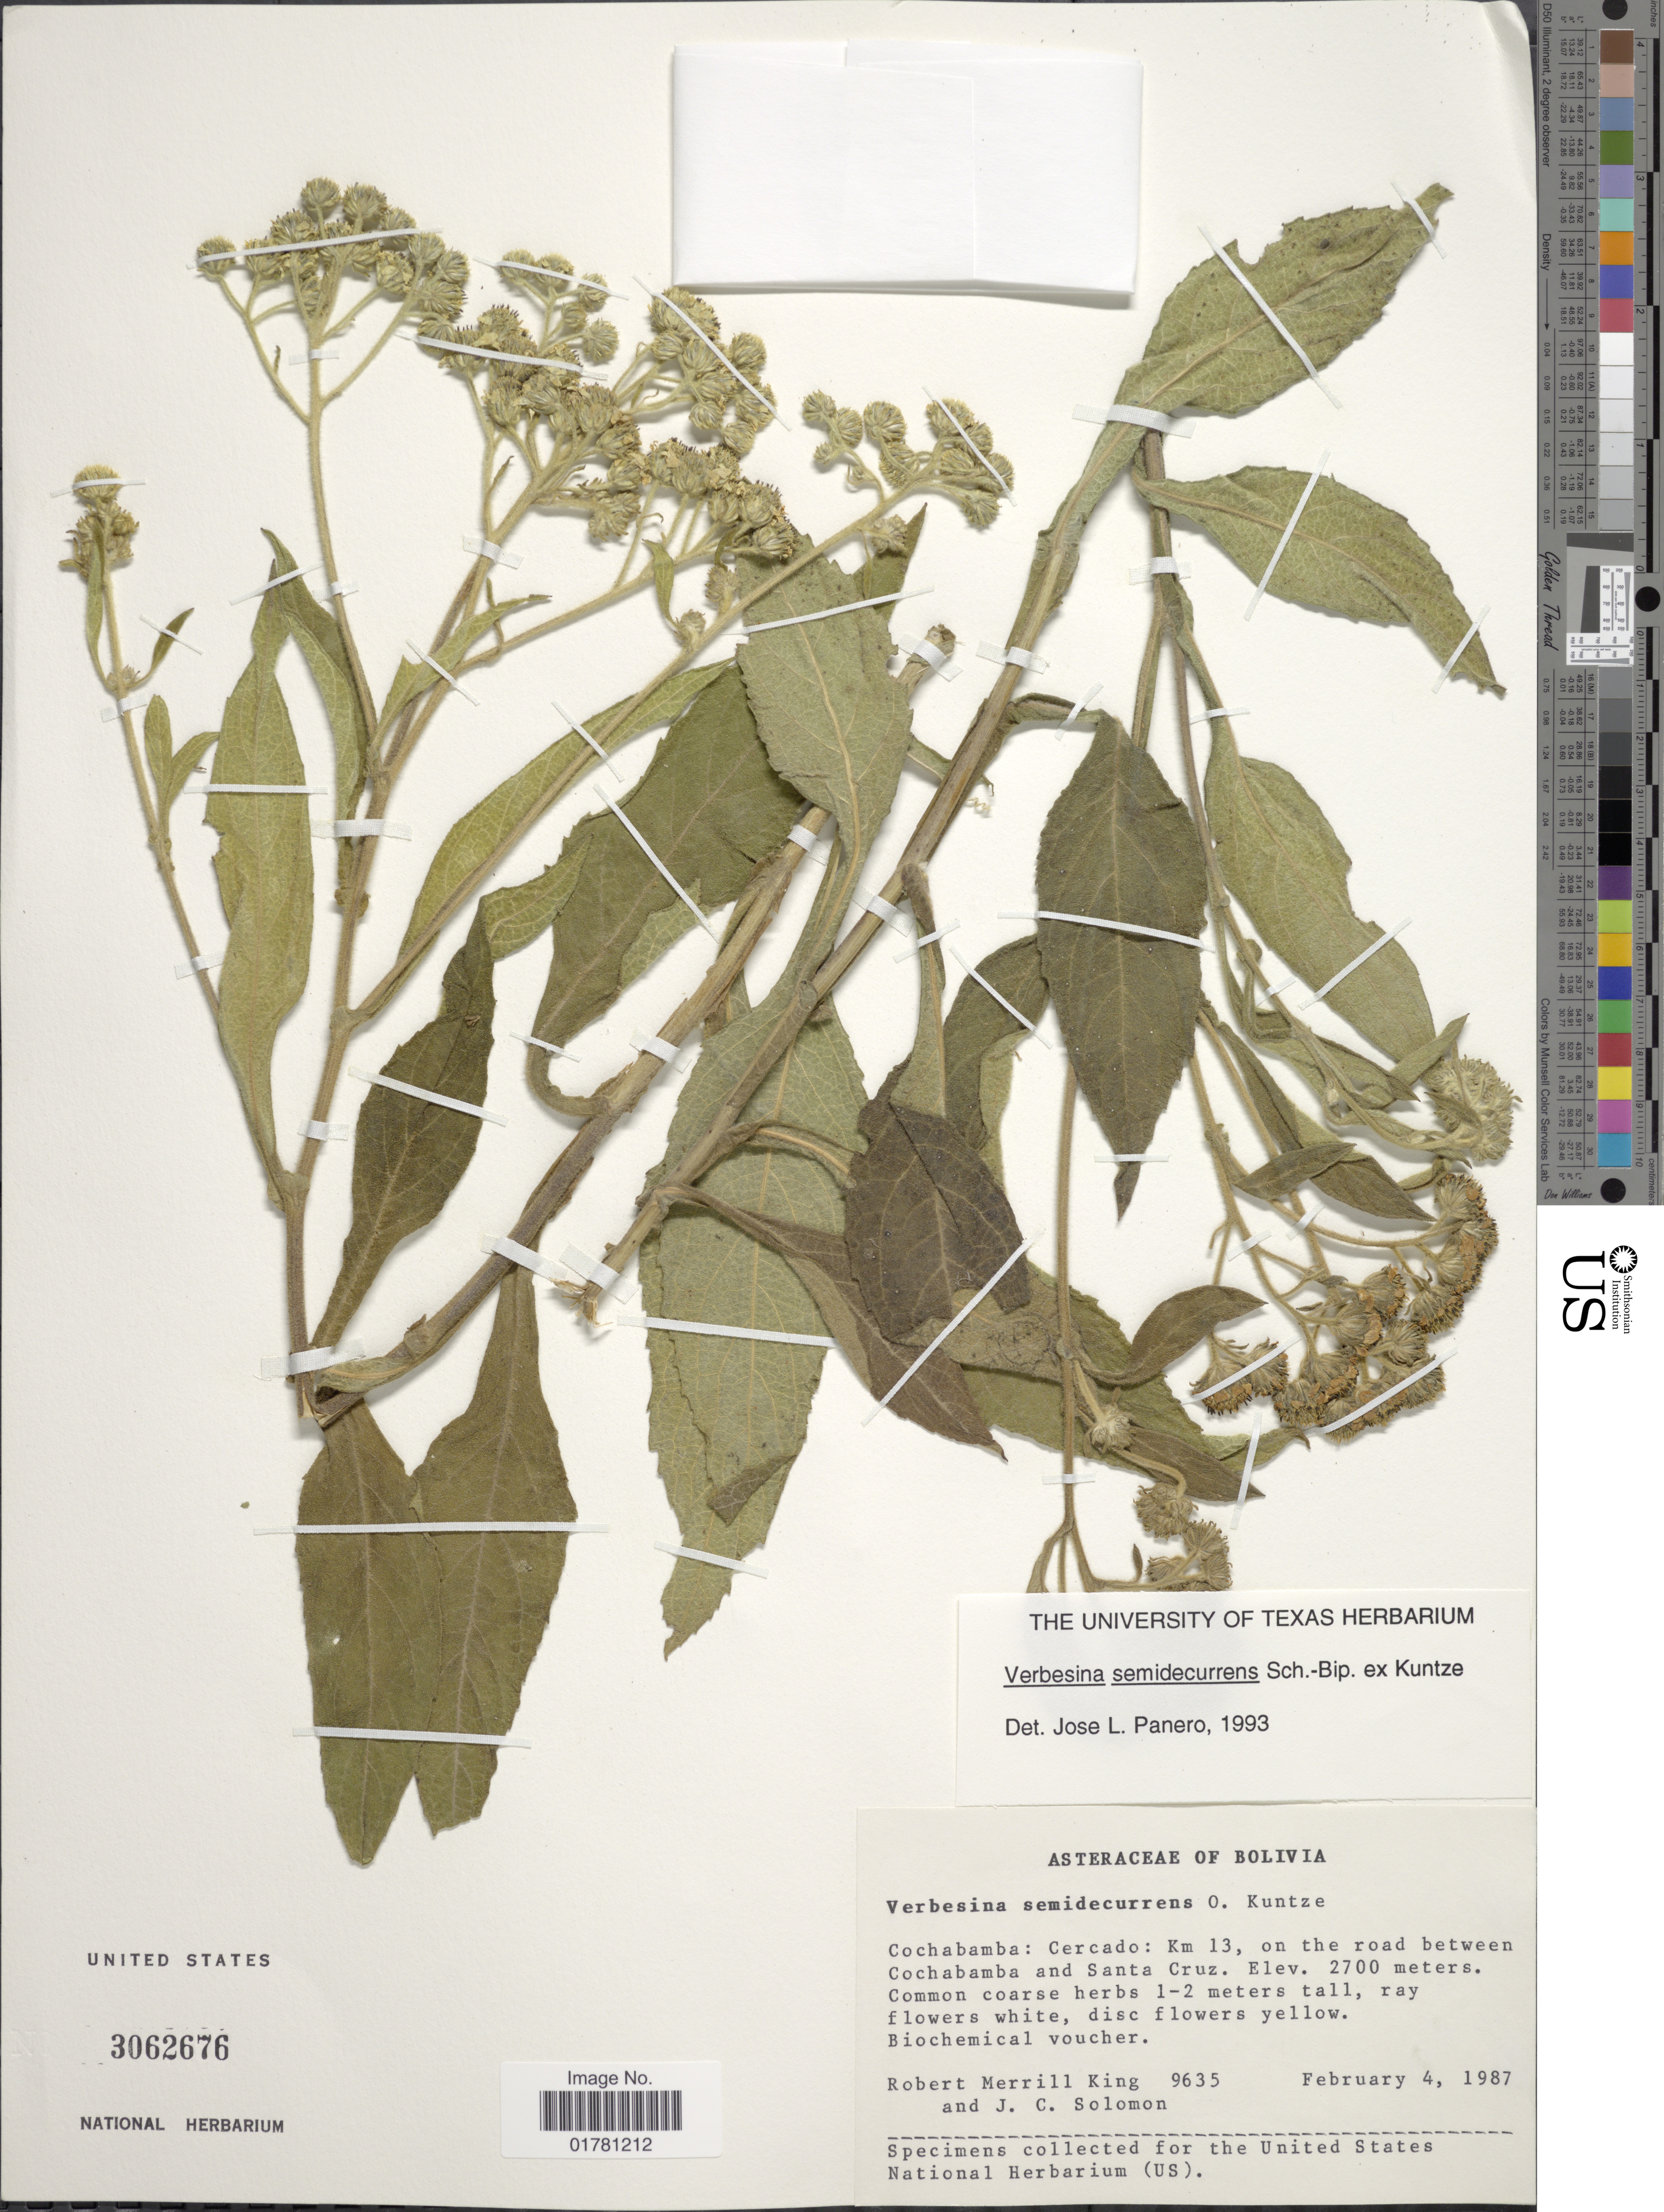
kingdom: Plantae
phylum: Tracheophyta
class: Magnoliopsida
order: Asterales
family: Asteraceae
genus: Verbesina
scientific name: Verbesina semidecurrens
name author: Kuntze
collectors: R. M. King & J. Soloman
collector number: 9635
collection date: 1987-03-04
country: Bolivia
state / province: Cochabamba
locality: Cercado: Km 13, on the road between Cochabamba and Santa Cruz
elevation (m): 2700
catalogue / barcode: US 3062676